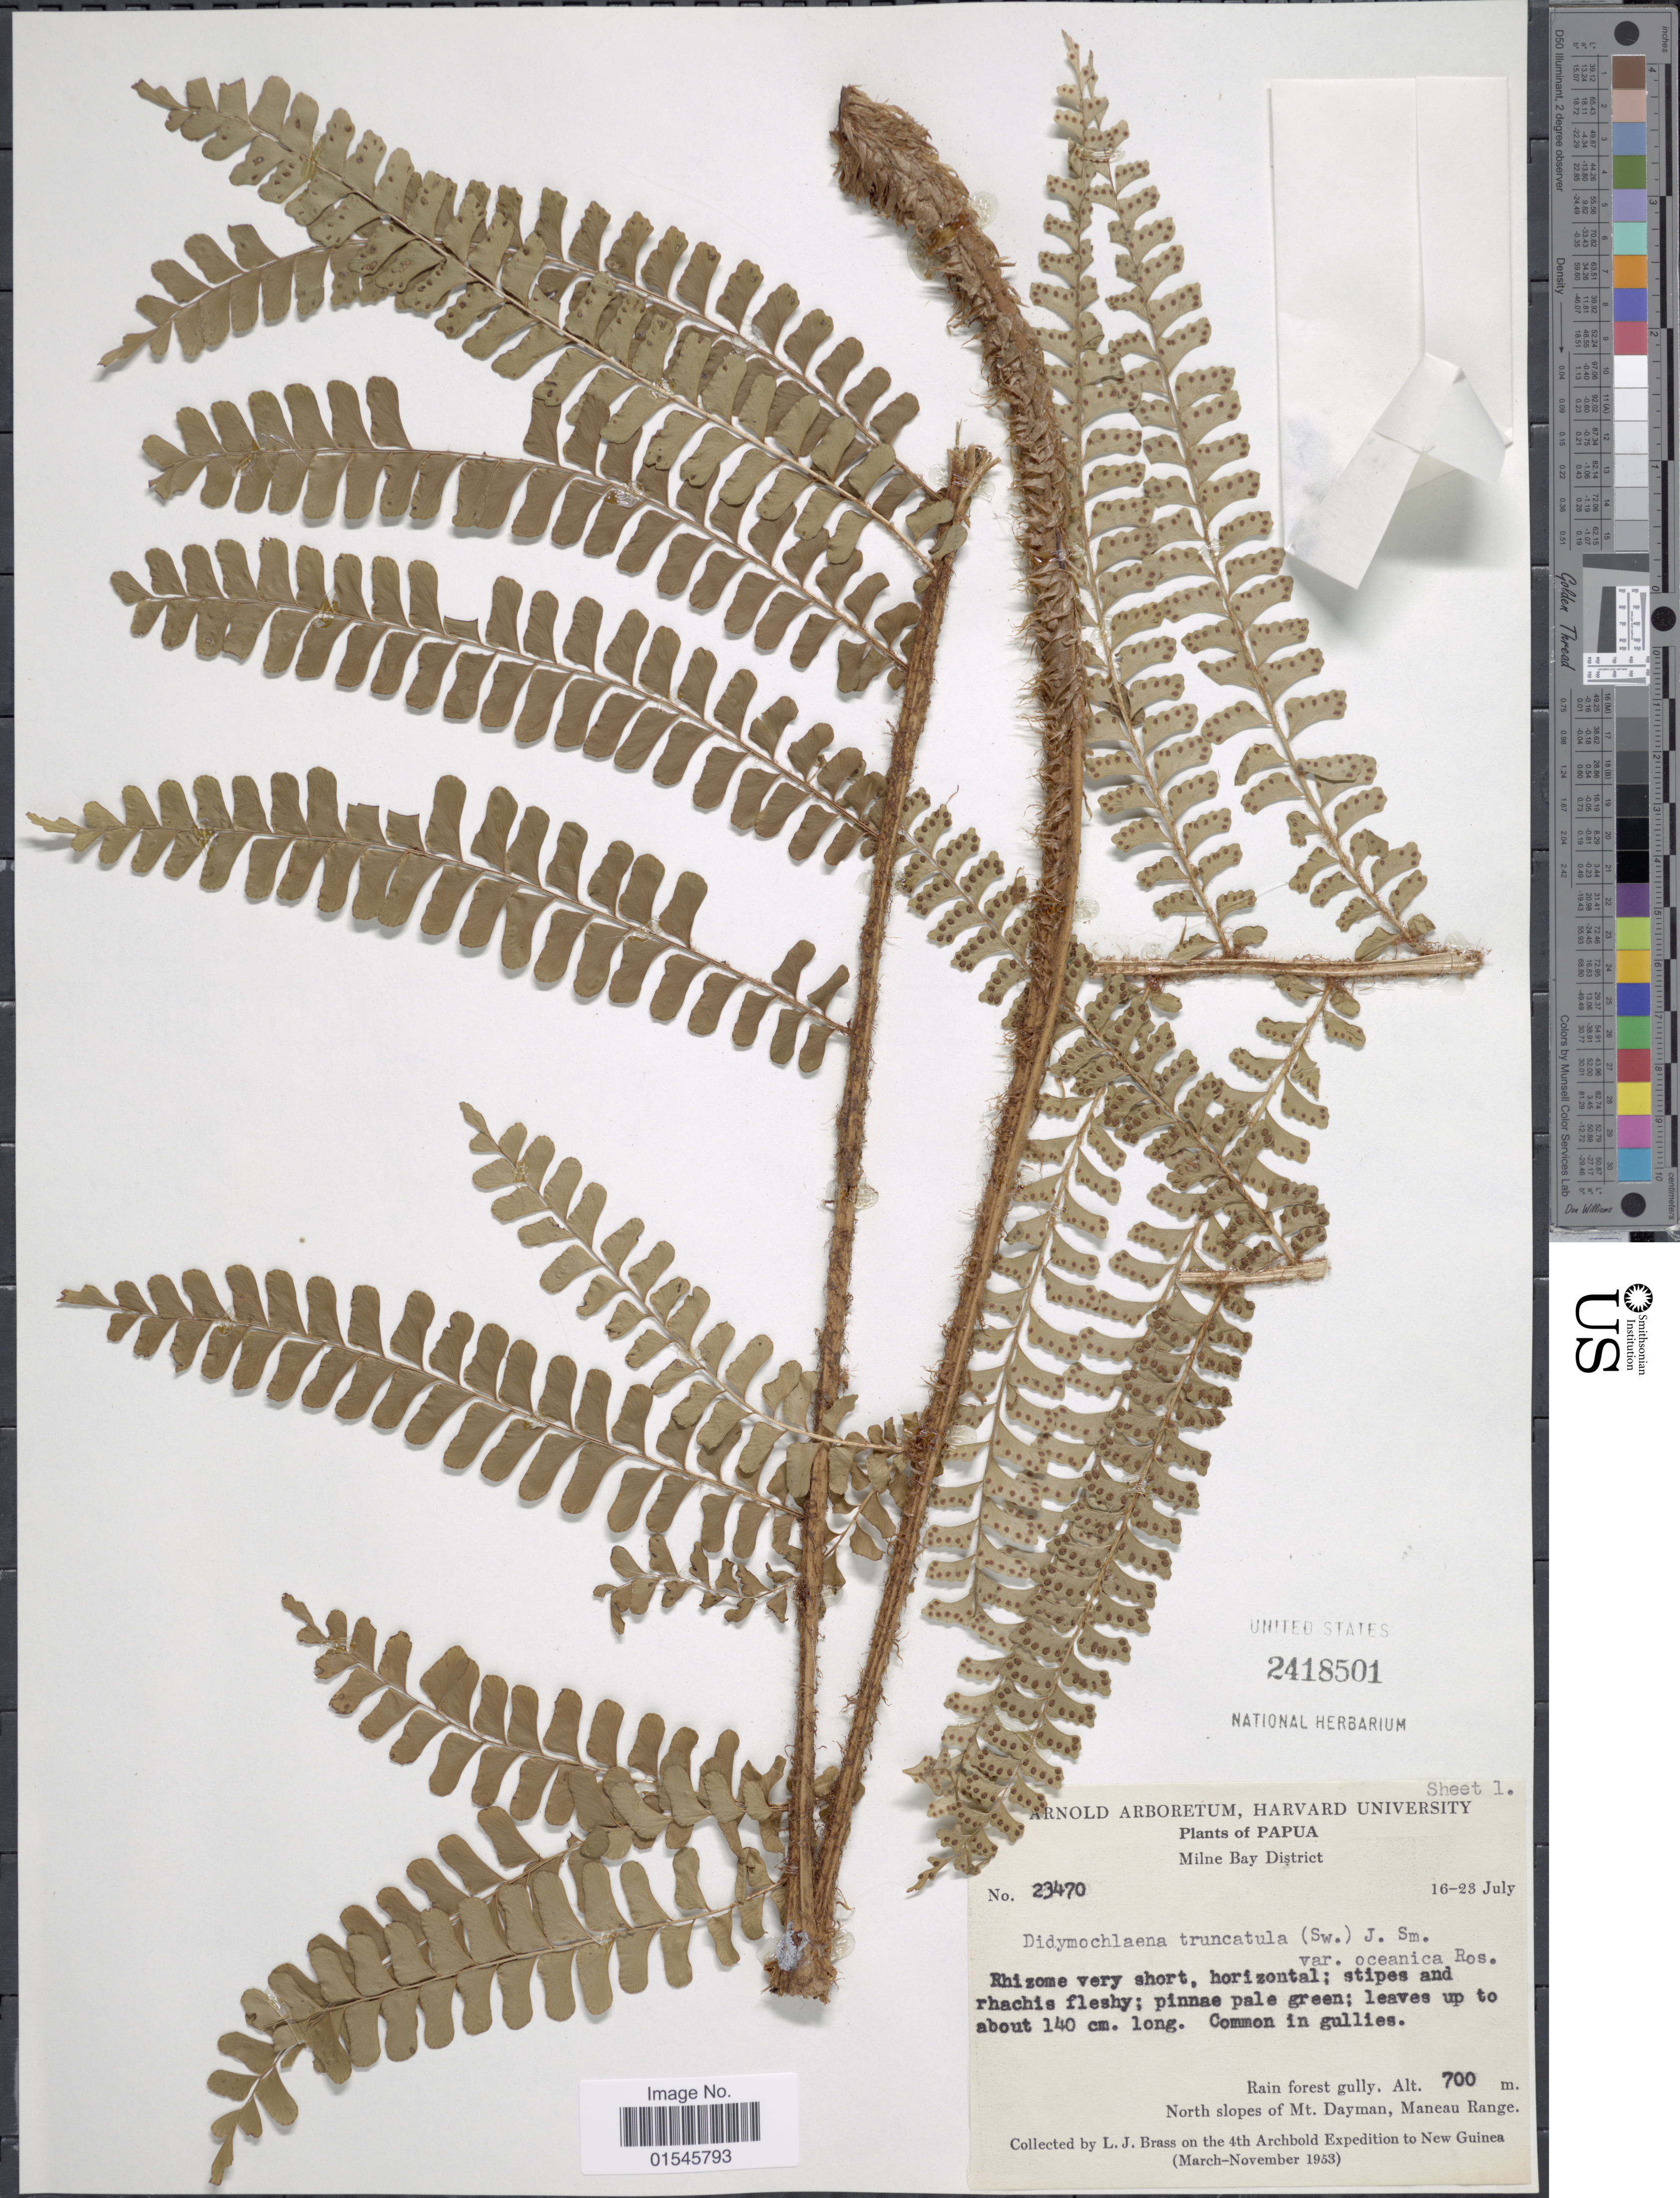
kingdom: Plantae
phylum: Tracheophyta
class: Polypodiopsida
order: Polypodiales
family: Didymochlaenaceae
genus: Didymochlaena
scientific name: Didymochlaena truncatula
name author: (Sw.) J. Sm.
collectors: L. J. Brass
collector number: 23470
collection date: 1953-07-16/1953-07-23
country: Papua New Guinea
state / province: Milne Bay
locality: Milne Bay District, Rain forest gully. North slopes of Mt Dayman, Maneau Range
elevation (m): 700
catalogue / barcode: US 2418501